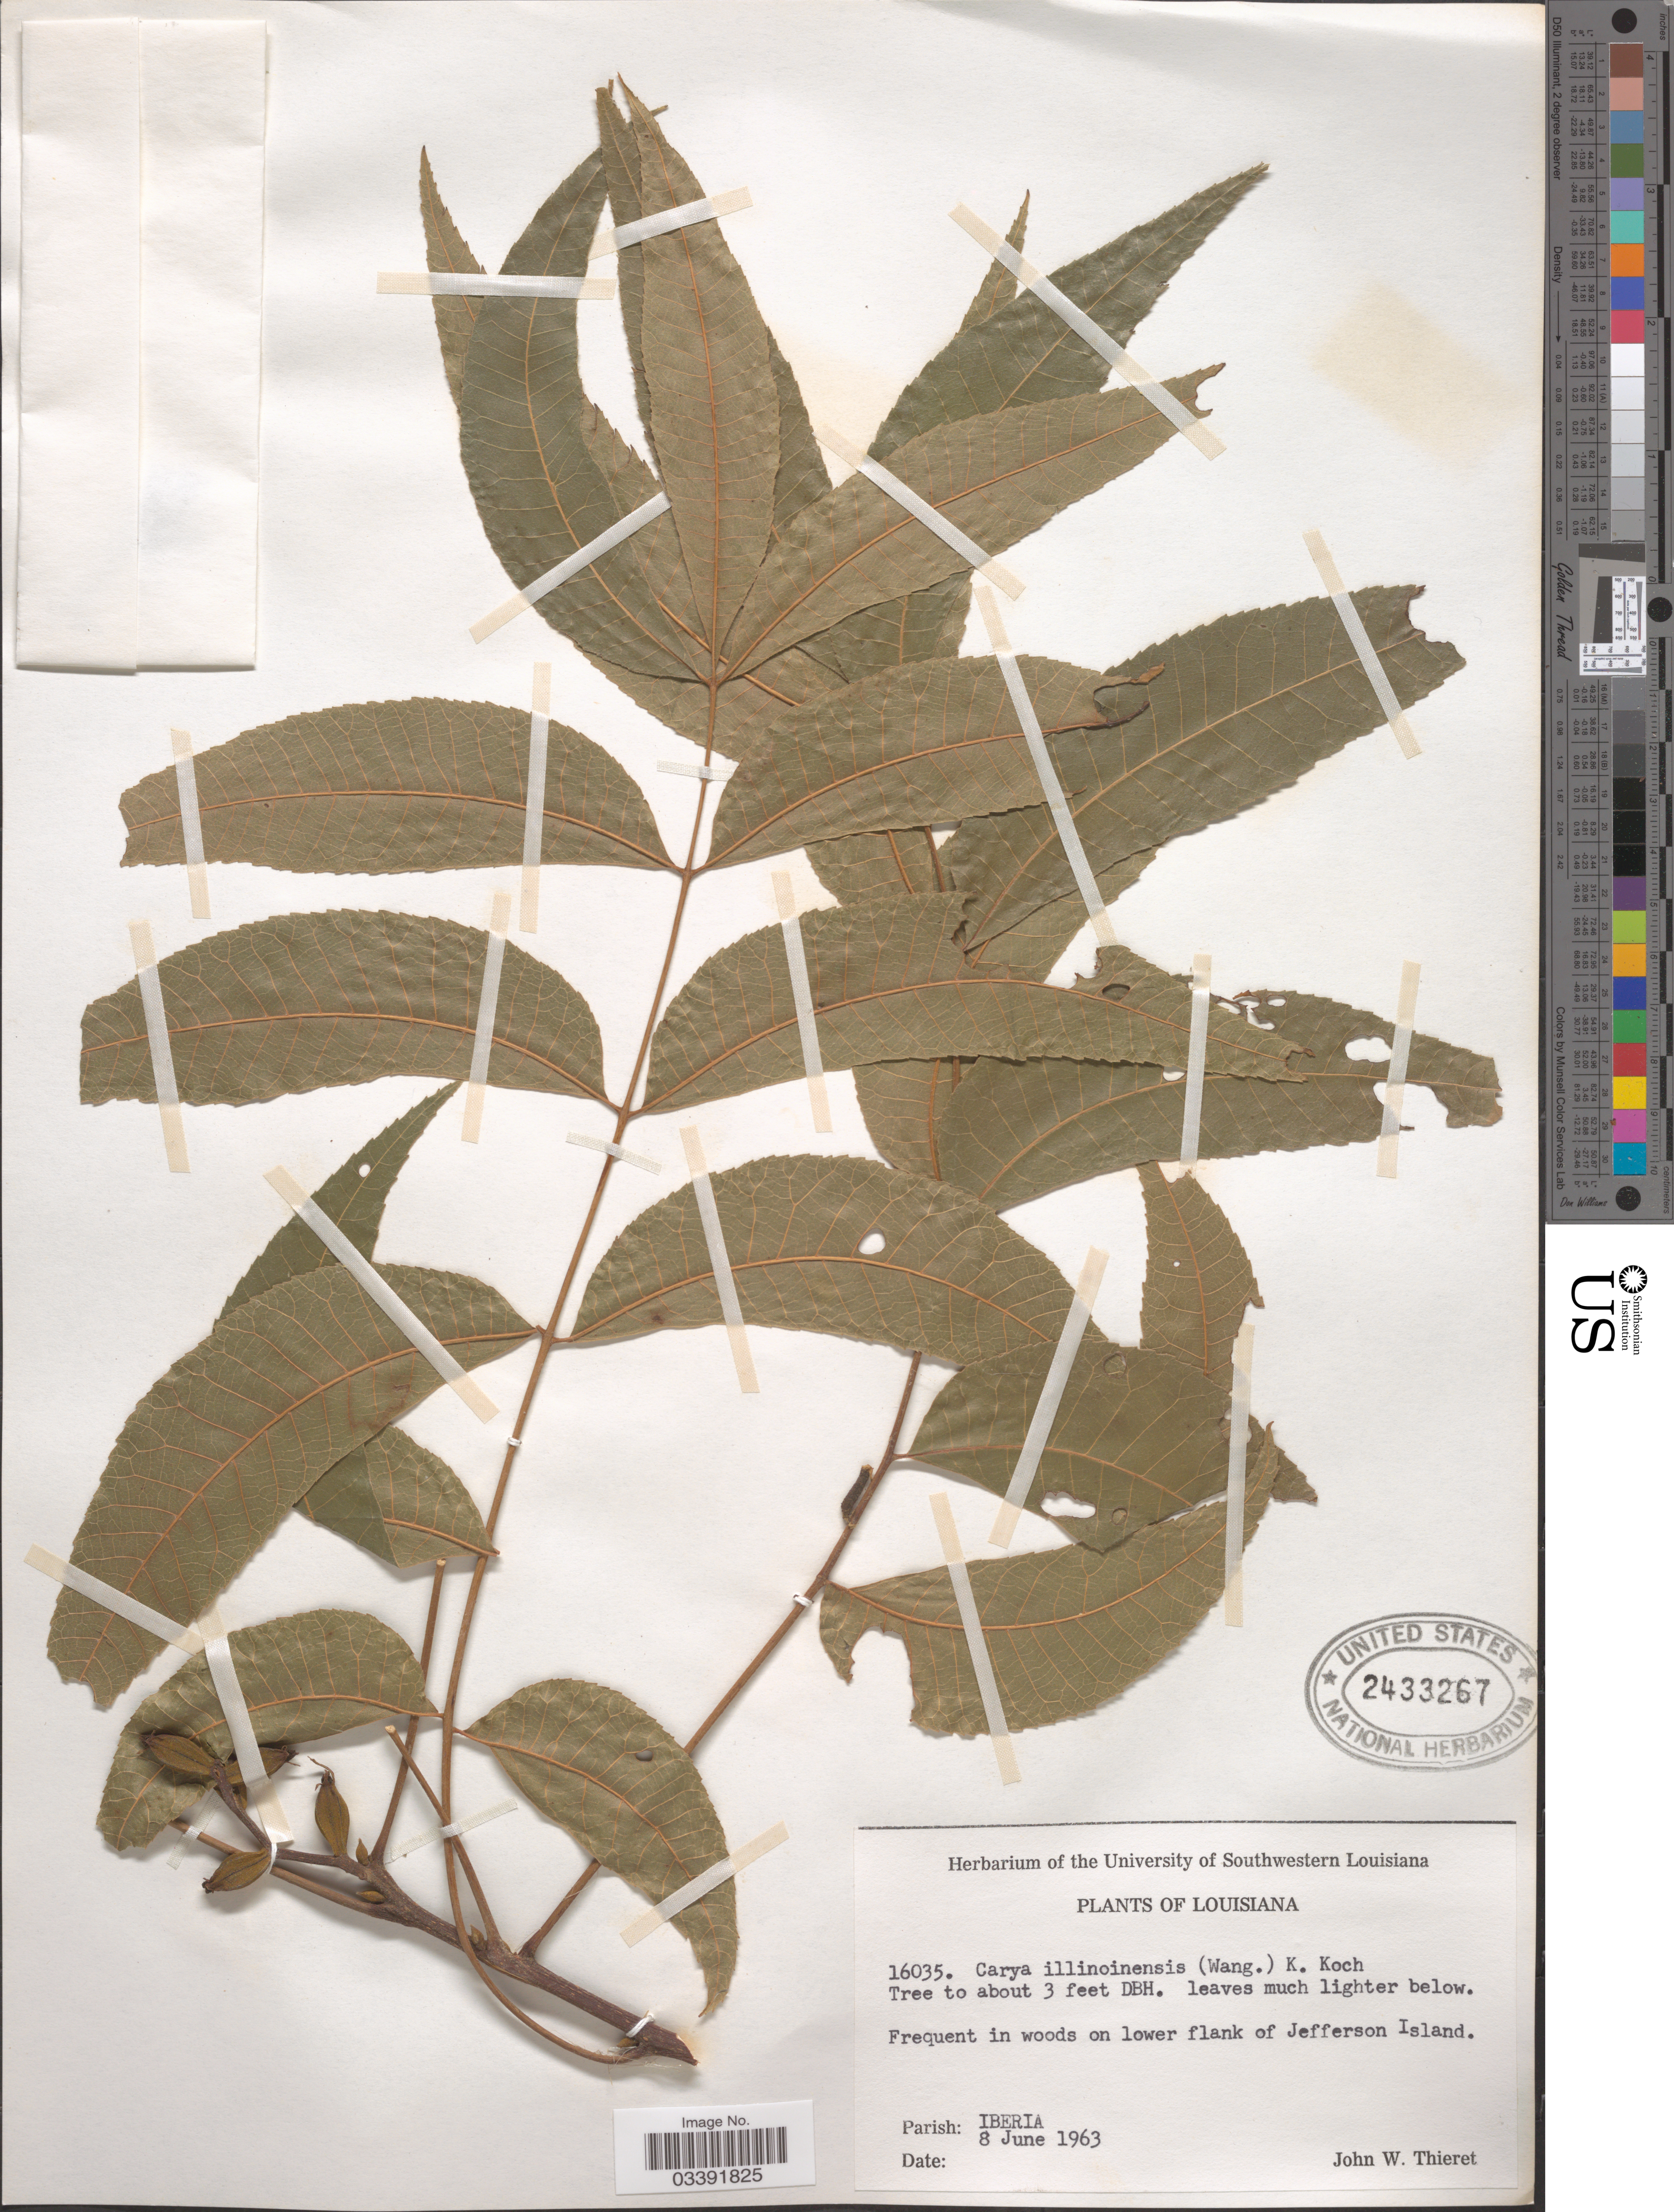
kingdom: Plantae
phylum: Tracheophyta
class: Magnoliopsida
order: Fagales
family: Juglandaceae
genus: Carya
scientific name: Carya illinoinensis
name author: (Wangenh.) K. Koch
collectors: J. W. Thieret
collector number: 16035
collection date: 1963-06-08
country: United States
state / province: Louisiana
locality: Frequent in woods on lower flank of Jefferson Island. Parish: Iberia.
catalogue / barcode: US 2433267